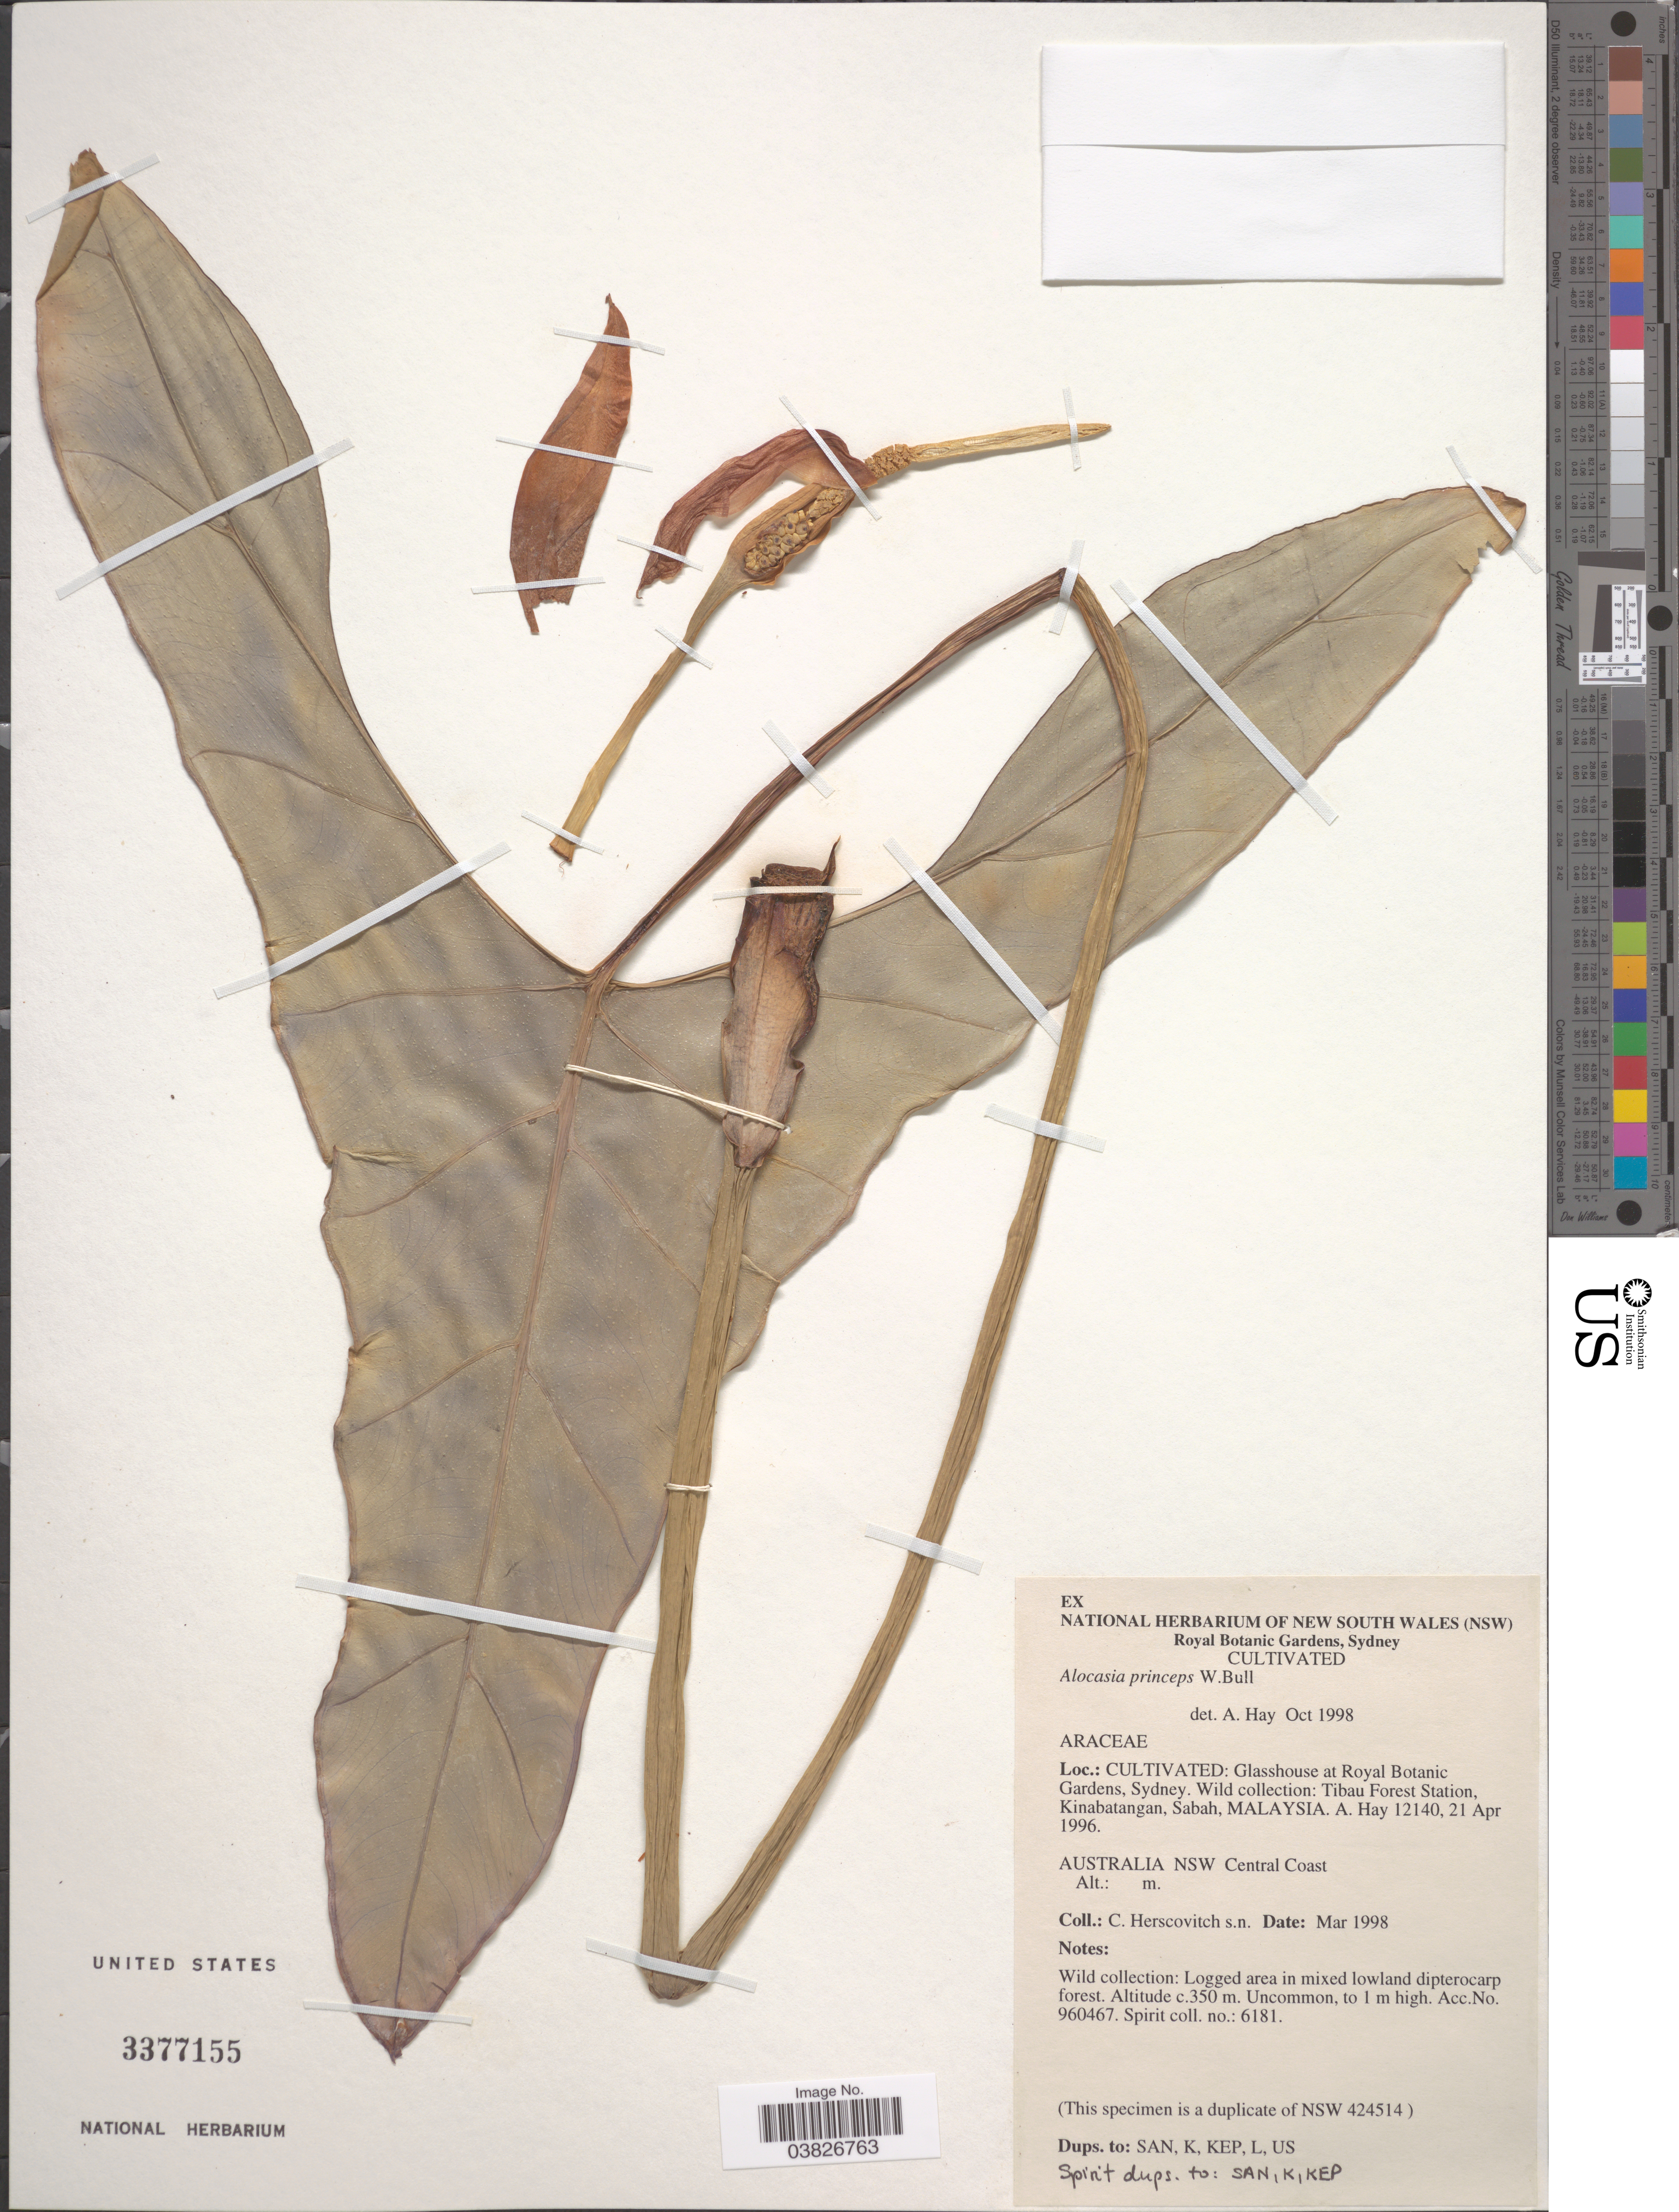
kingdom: Plantae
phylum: Tracheophyta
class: Liliopsida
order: Alismatales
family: Araceae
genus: Alocasia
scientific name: Alocasia princeps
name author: W. Bull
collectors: C. Herscovitch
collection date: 1998-03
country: Australia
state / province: New South Wales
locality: Glasshouse at Royal Botanic Gardens, Sydney. Central Coast.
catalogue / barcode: US 3377155